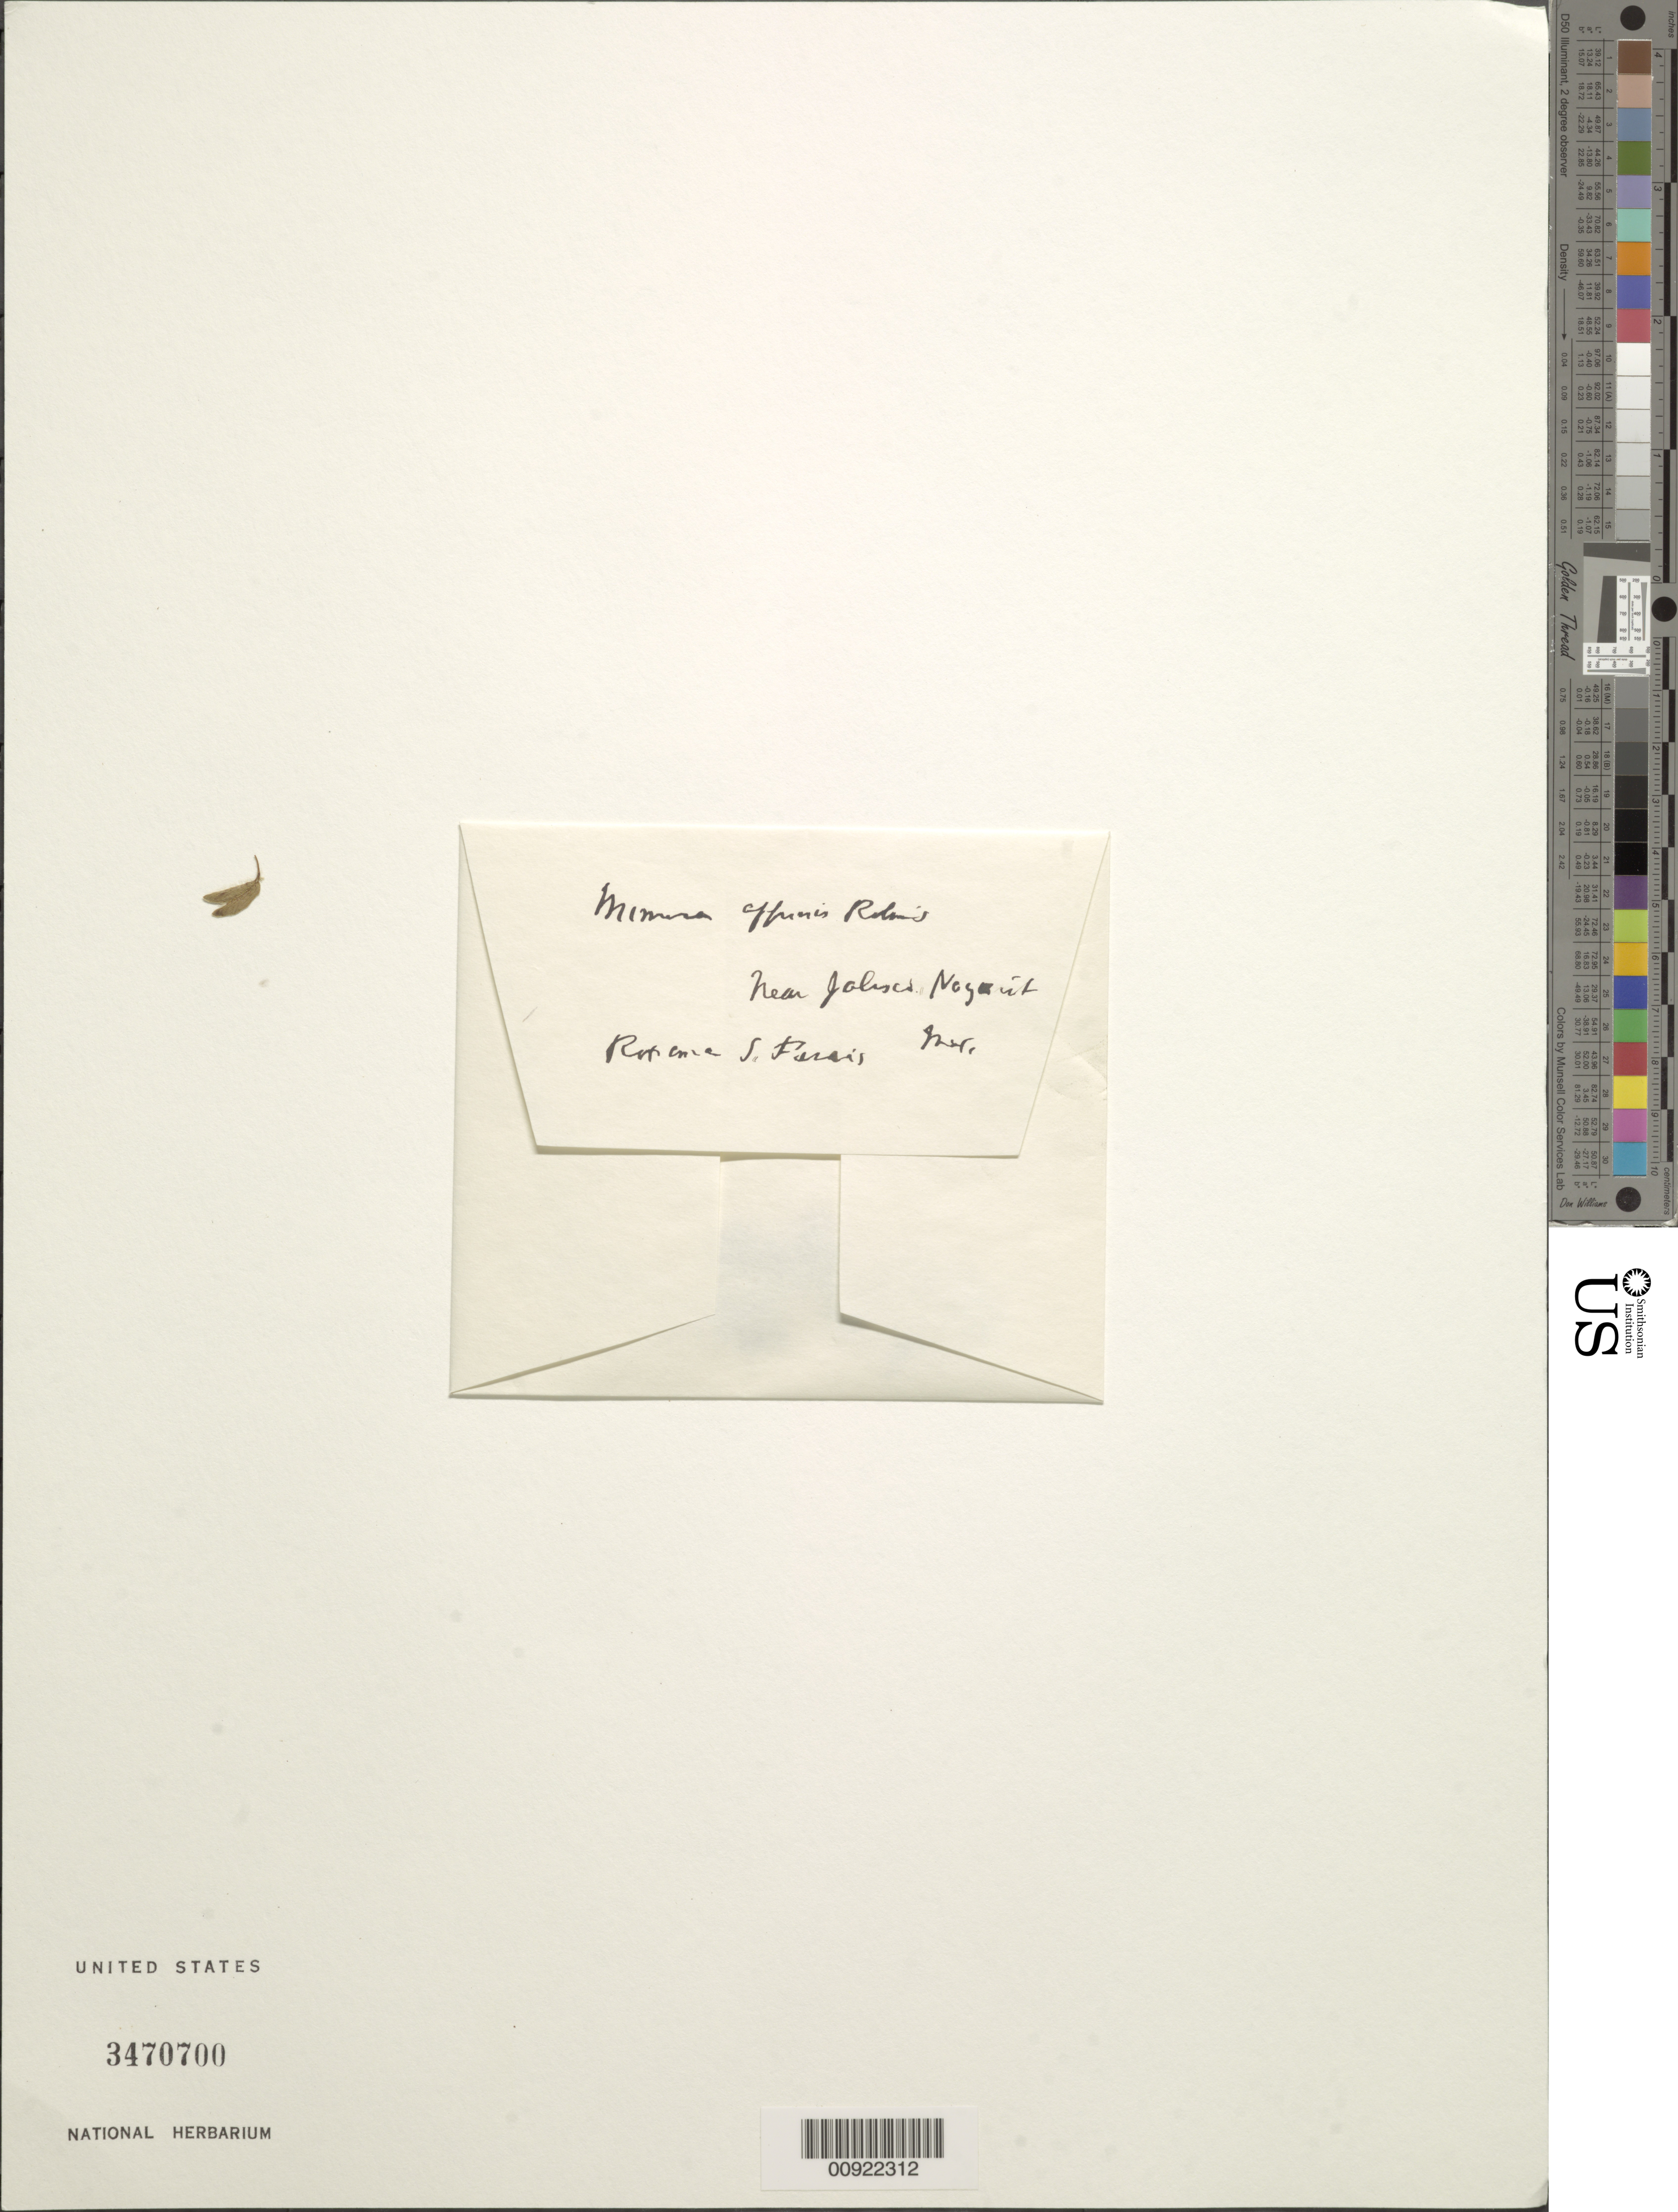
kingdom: Plantae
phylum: Tracheophyta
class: Magnoliopsida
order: Fabales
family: Fabaceae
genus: Mimosa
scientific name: Mimosa affinis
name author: B.L. Rob.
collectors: R. S. Ferris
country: Mexico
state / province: Nayarit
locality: Near Jalisco, Nayarit.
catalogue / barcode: US 3470700